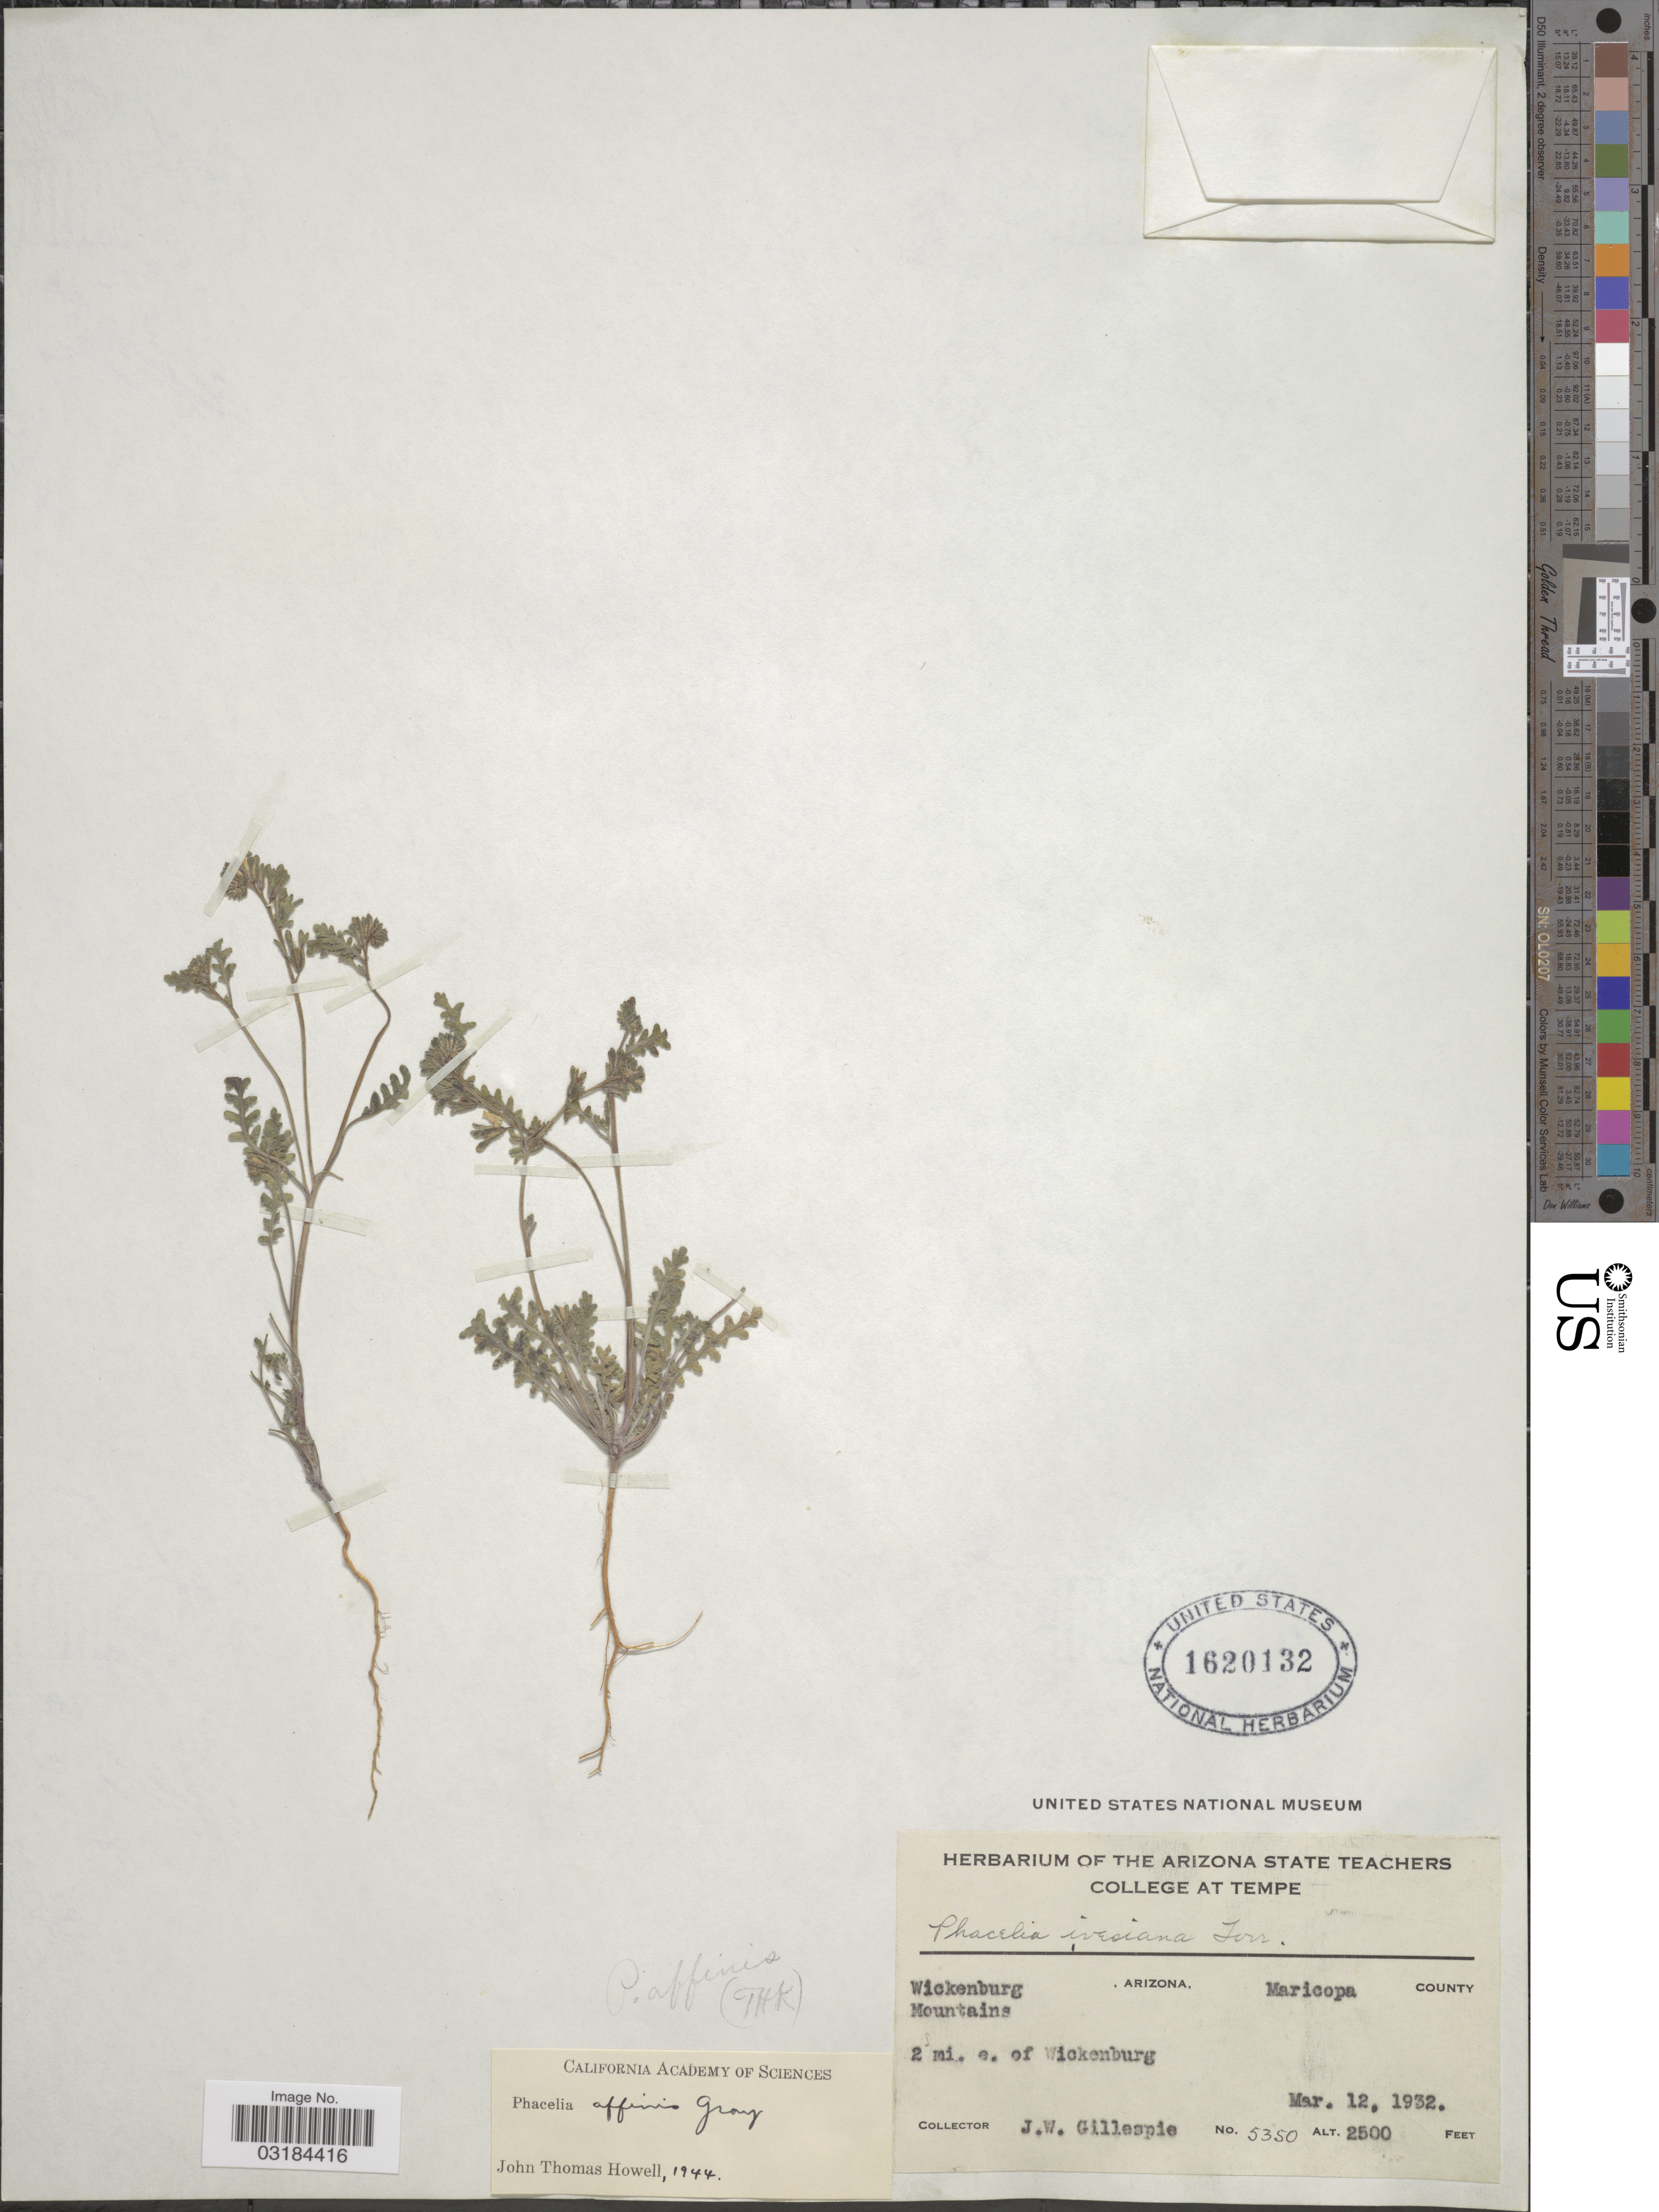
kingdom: Plantae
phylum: Tracheophyta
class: Magnoliopsida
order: Boraginales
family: Hydrophyllaceae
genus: Phacelia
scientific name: Phacelia affinis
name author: A. Gray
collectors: J. W. Gillespie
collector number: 5350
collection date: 1932-03-12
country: United States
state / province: Arizona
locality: Wickenburg Mountains, 2 mi. e. of Wickenburg, Maricopa County.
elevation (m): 762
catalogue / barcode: US 1620132